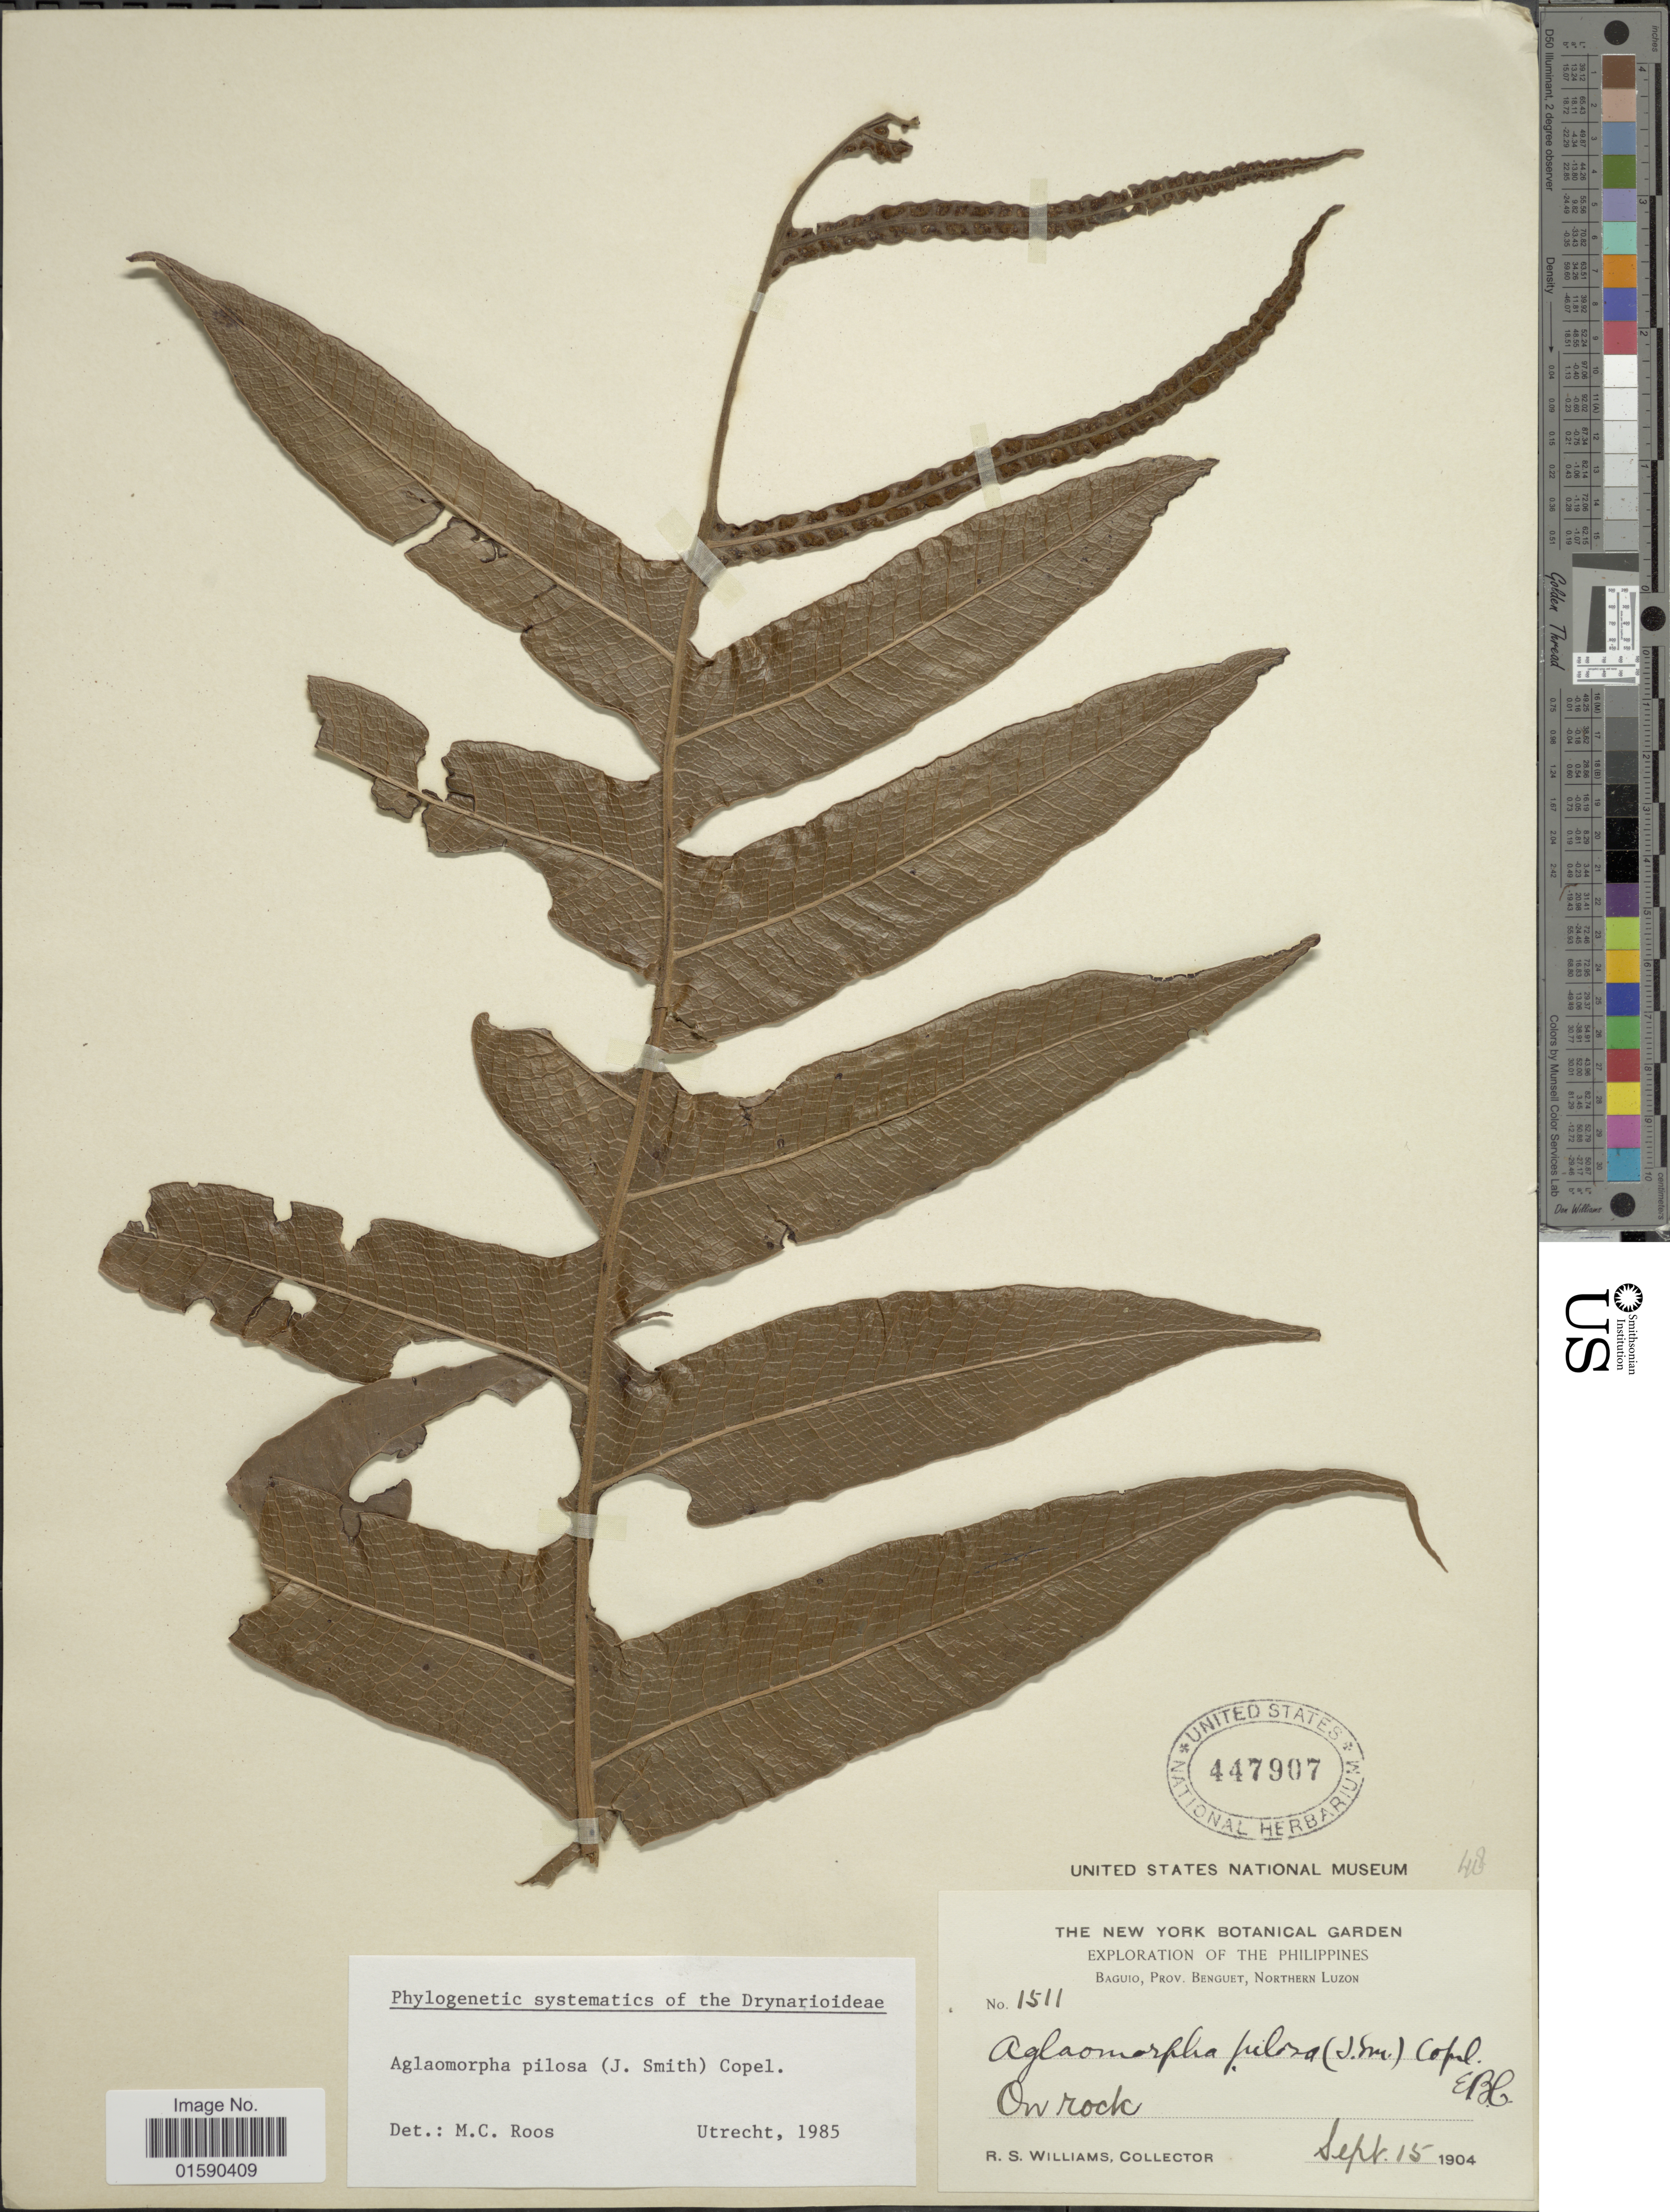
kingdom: Plantae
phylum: Tracheophyta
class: Polypodiopsida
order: Polypodiales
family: Polypodiaceae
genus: Aglaomorpha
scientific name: Aglaomorpha pilosa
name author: Copel.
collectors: R. S. Williams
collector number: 1511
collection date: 1904-09-15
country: Philippines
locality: Baguio, Prov. Benguet, Northern Luzon.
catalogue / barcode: US 447907